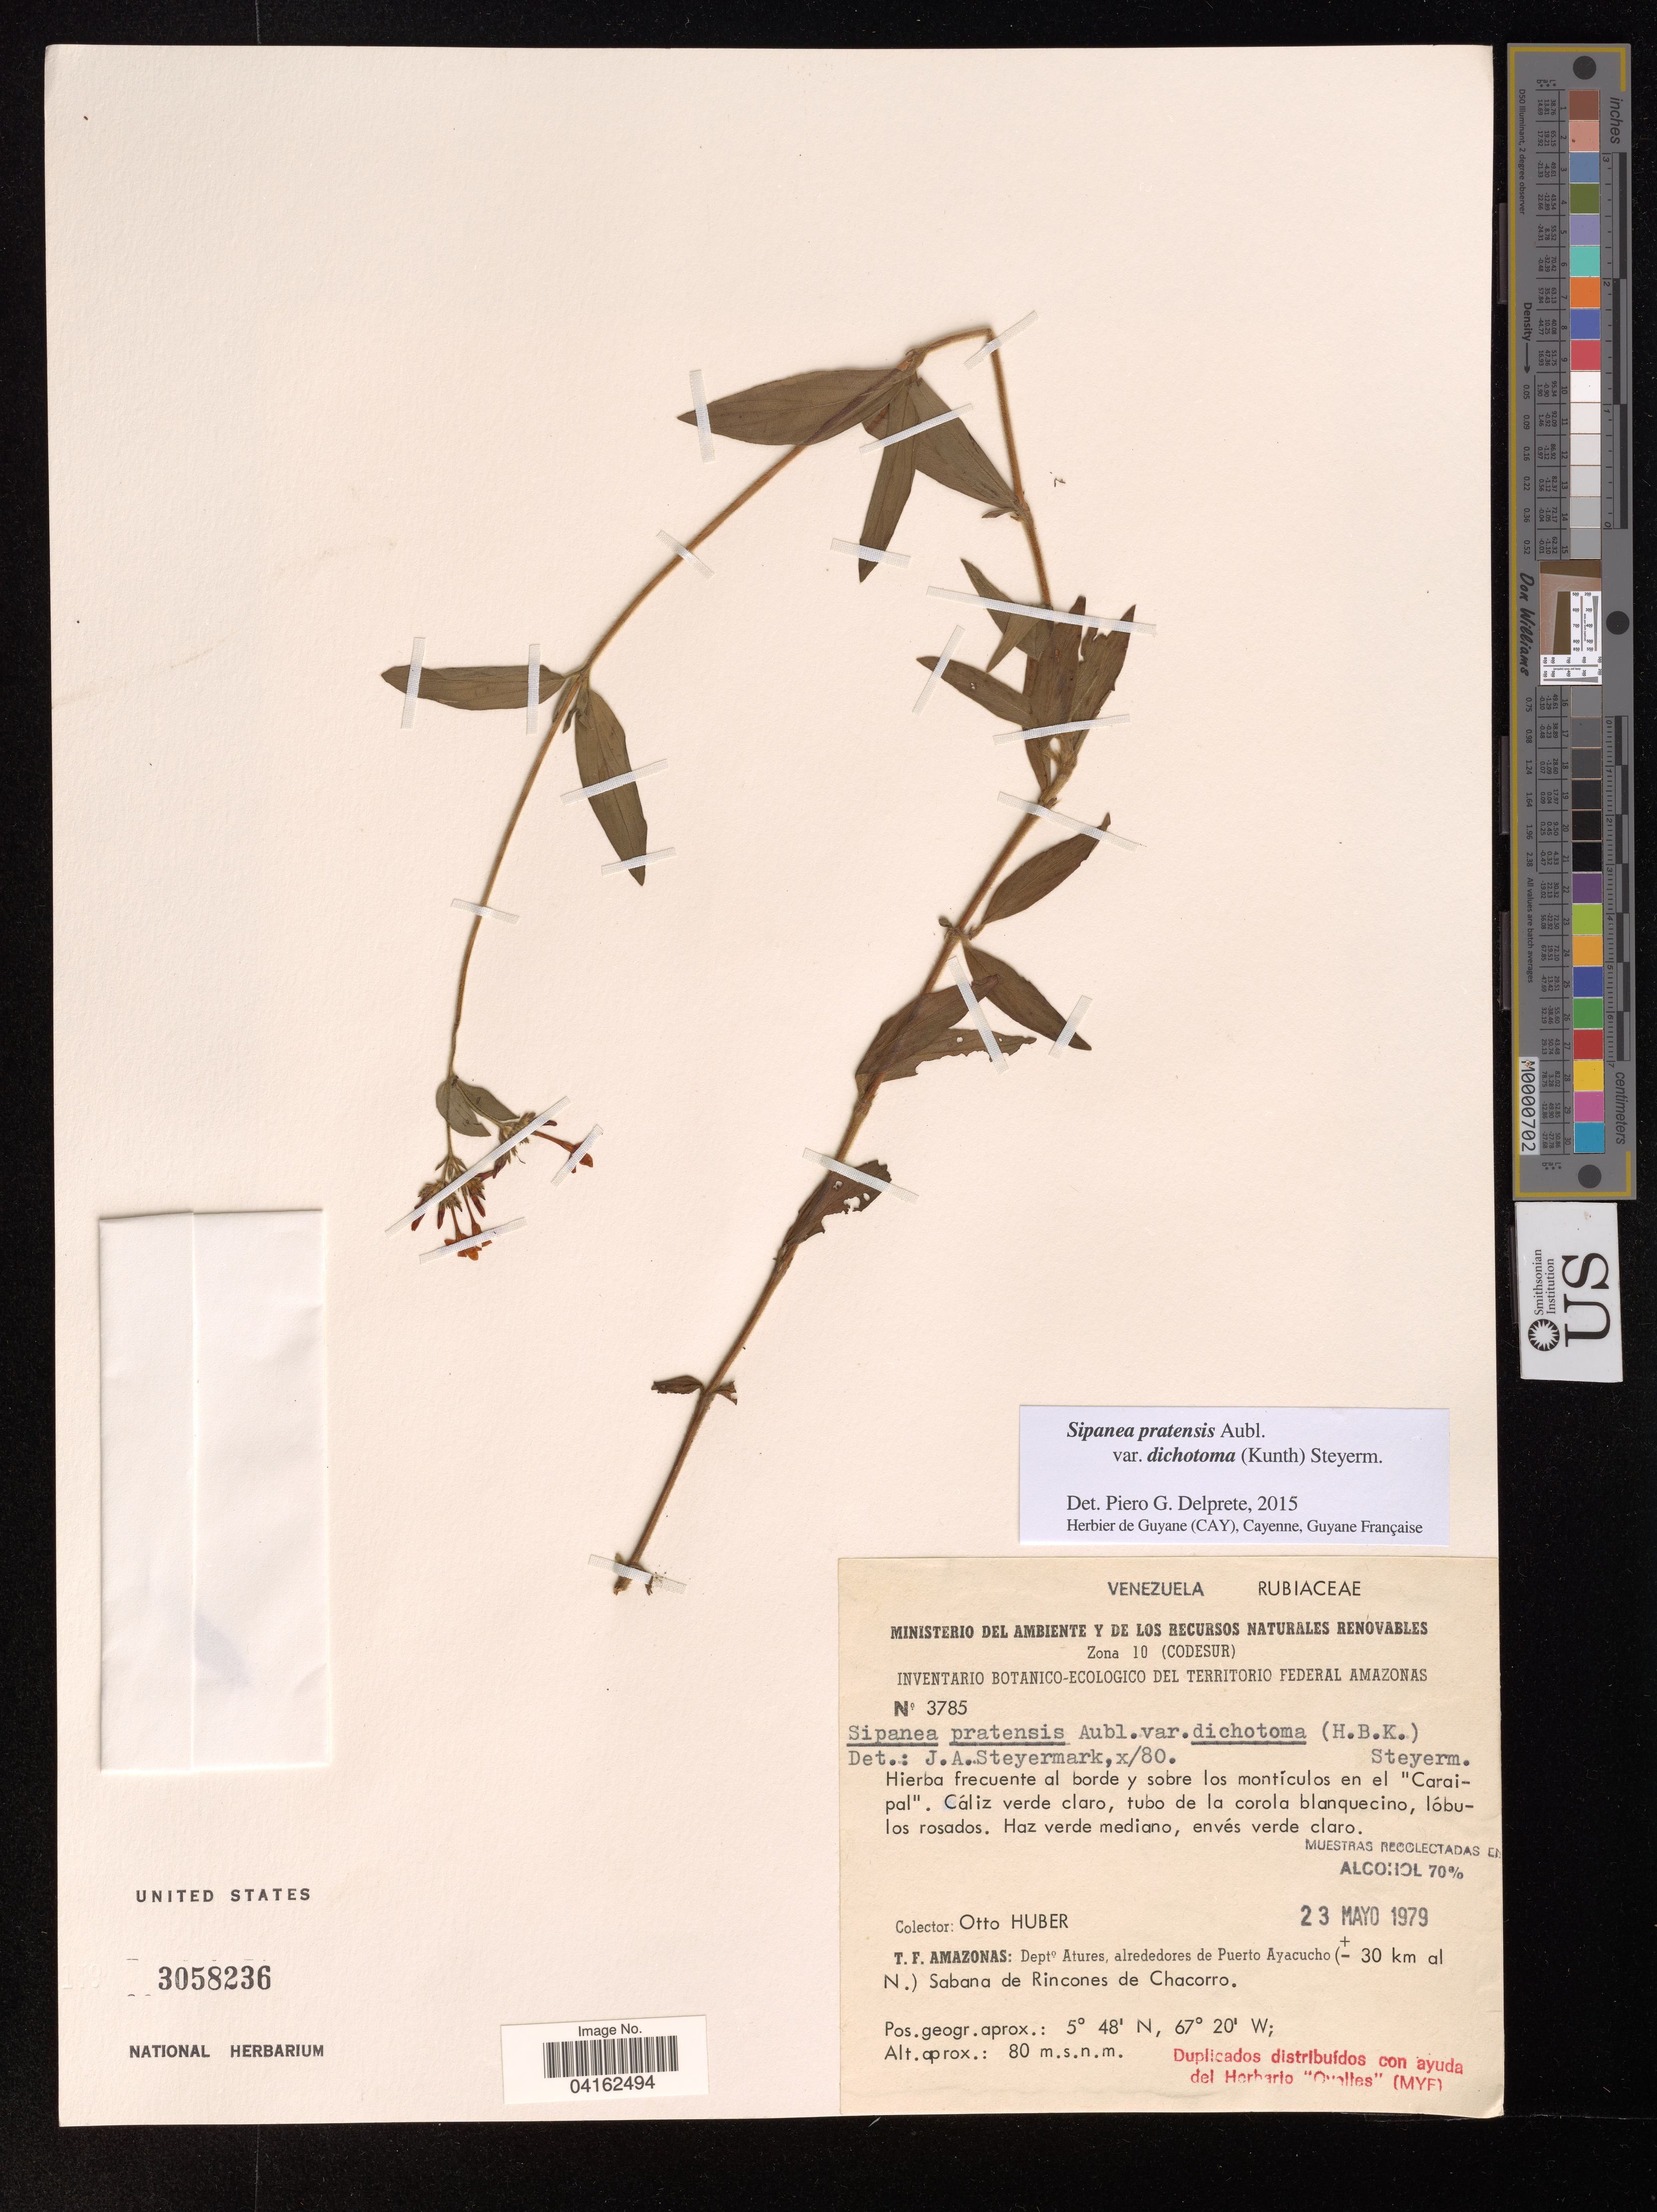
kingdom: Plantae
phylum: Tracheophyta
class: Magnoliopsida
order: Gentianales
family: Rubiaceae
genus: Sipanea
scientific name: Sipanea pratensis var. dichotoma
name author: (Kunth) Steyerm.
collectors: O. Huber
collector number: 3785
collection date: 1979-05-23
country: Venezuela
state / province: Amazonas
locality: T. F. Amazonas: Dept. Atures, alrededores de Puerto Ayacucho (± 30 km al N.) Sabana de Rincones de Chacorro.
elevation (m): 80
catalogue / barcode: US 3058236